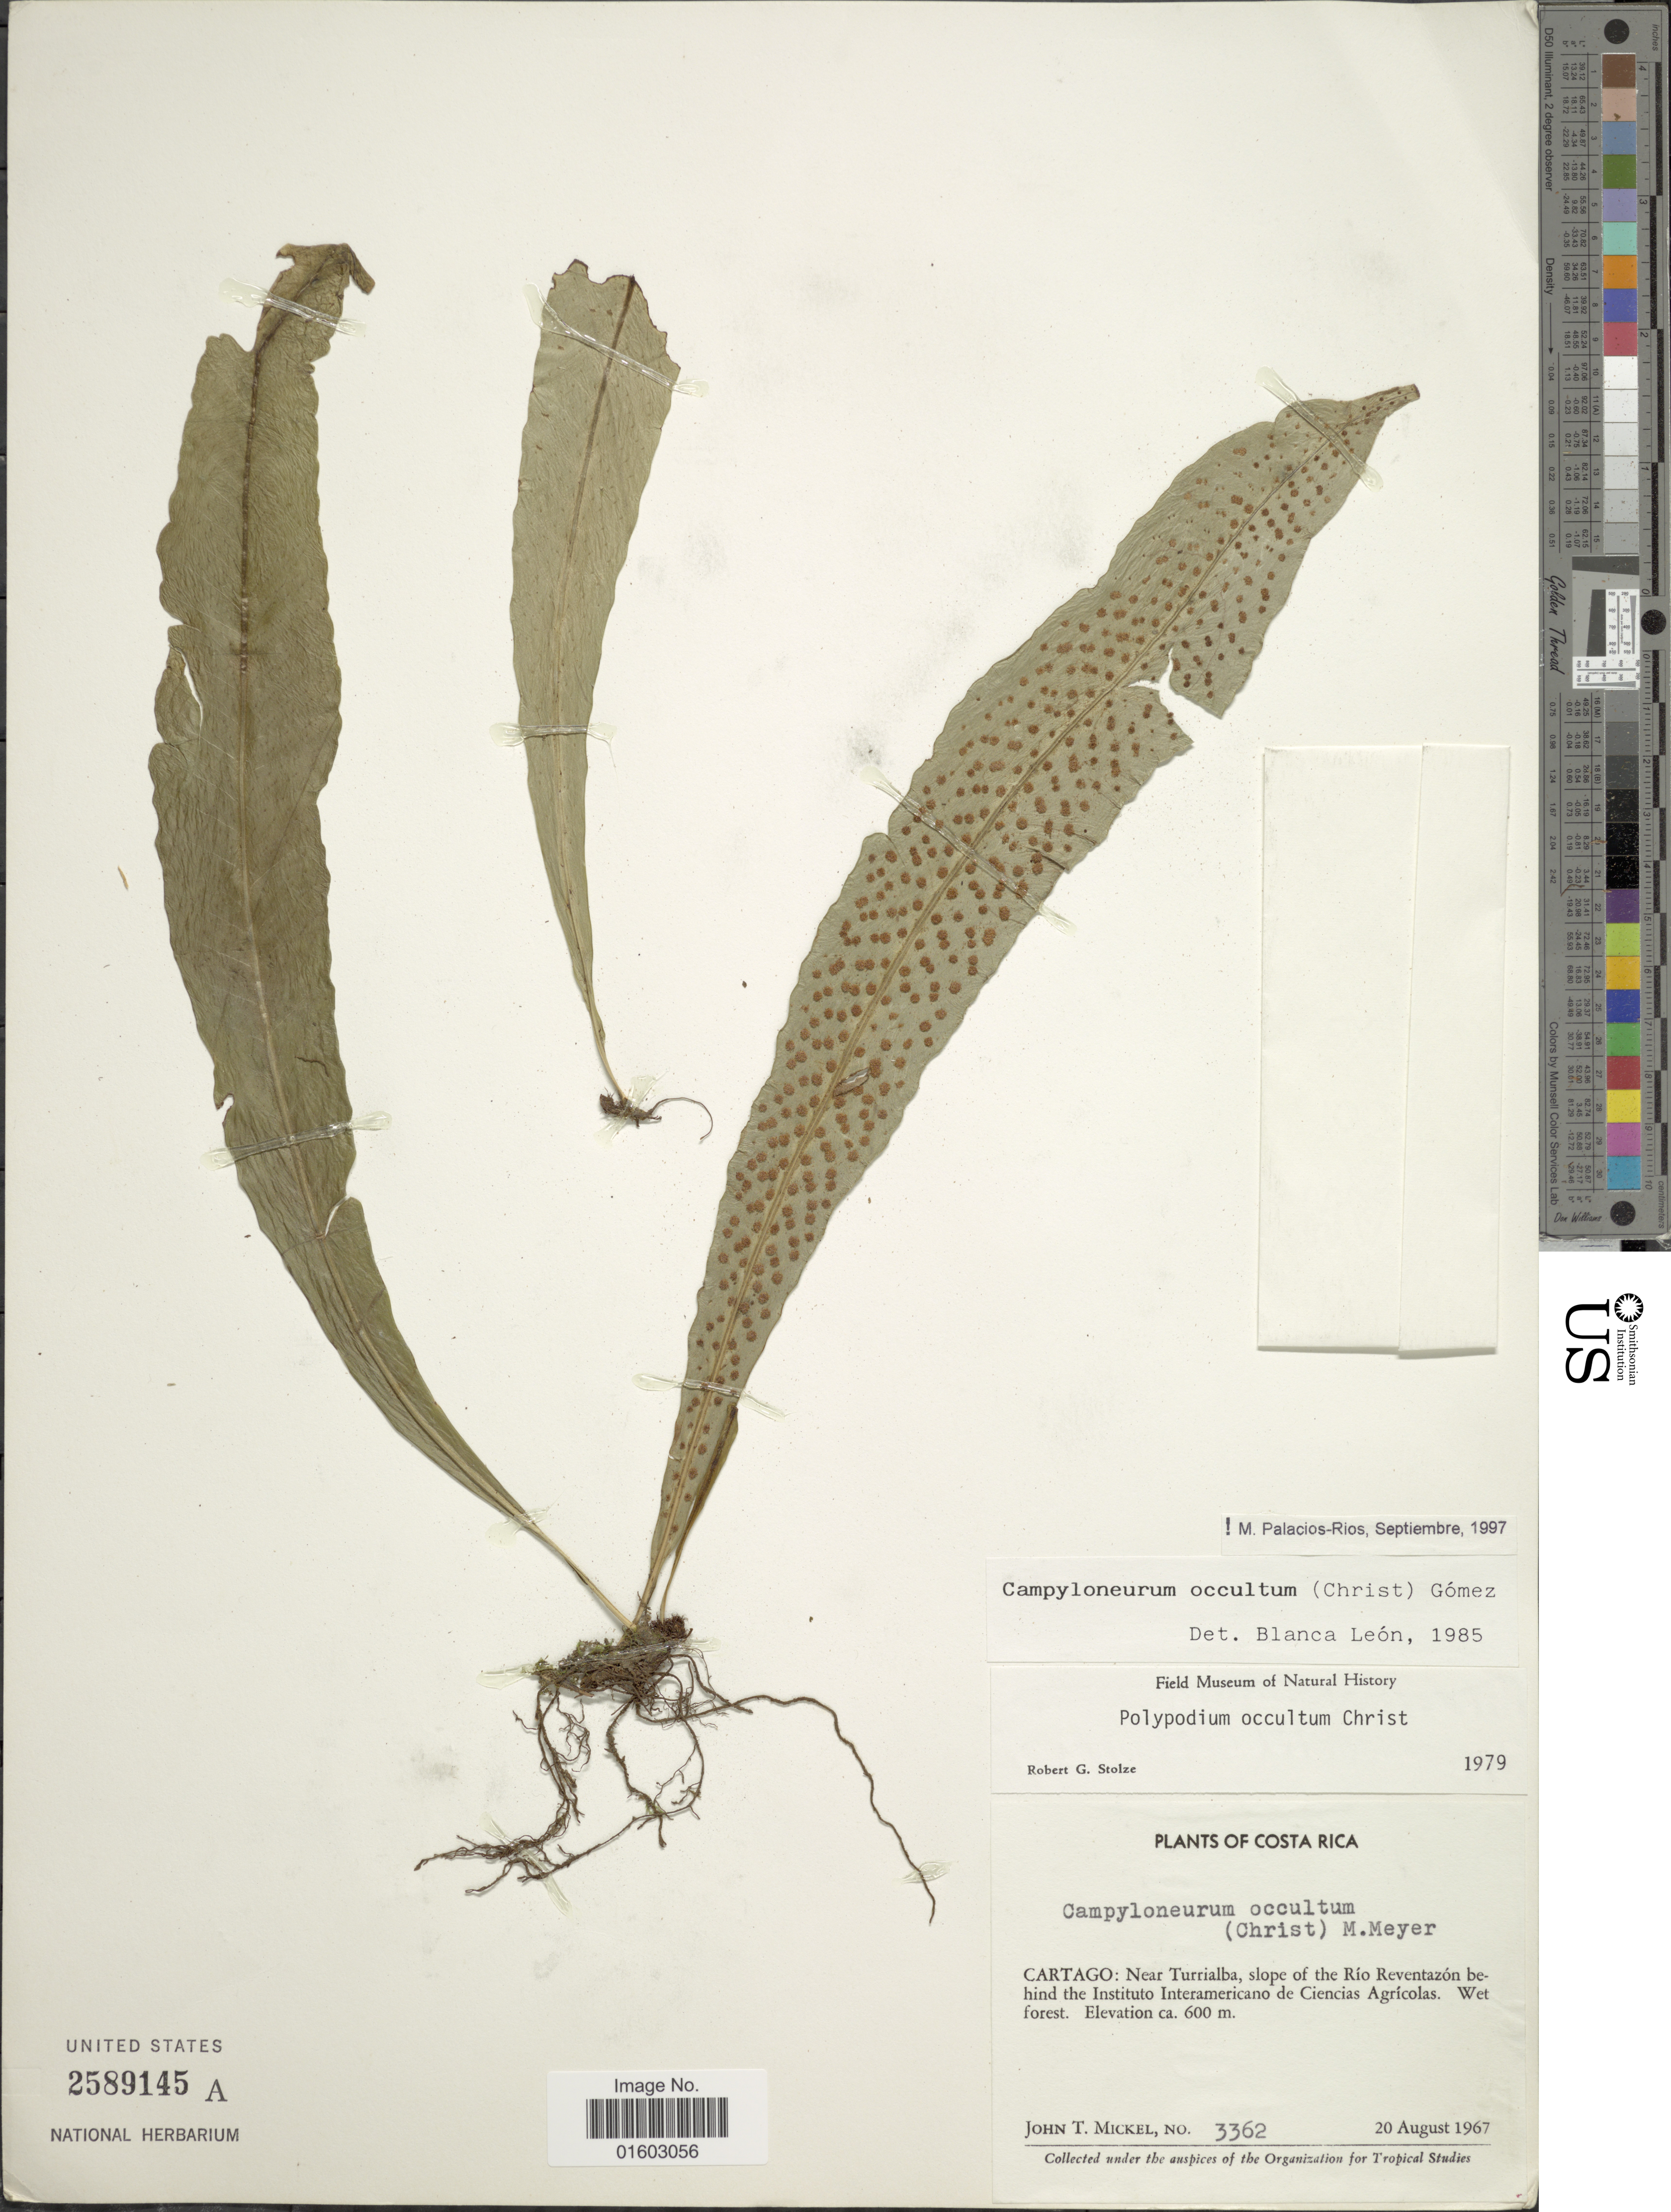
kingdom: Plantae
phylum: Tracheophyta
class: Polypodiopsida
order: Polypodiales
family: Polypodiaceae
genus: Campyloneurum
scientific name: Campyloneurum occultum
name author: (Christ) M. Mey. ex Lellinger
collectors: J. T. Mickel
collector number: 3362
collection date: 1967-08-20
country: Costa Rica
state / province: Cartago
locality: Near Turrialba, slope of the Rio Reventazon behind the Istitute Interamericano de Ciencias Agricoles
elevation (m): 600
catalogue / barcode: US 2589145A